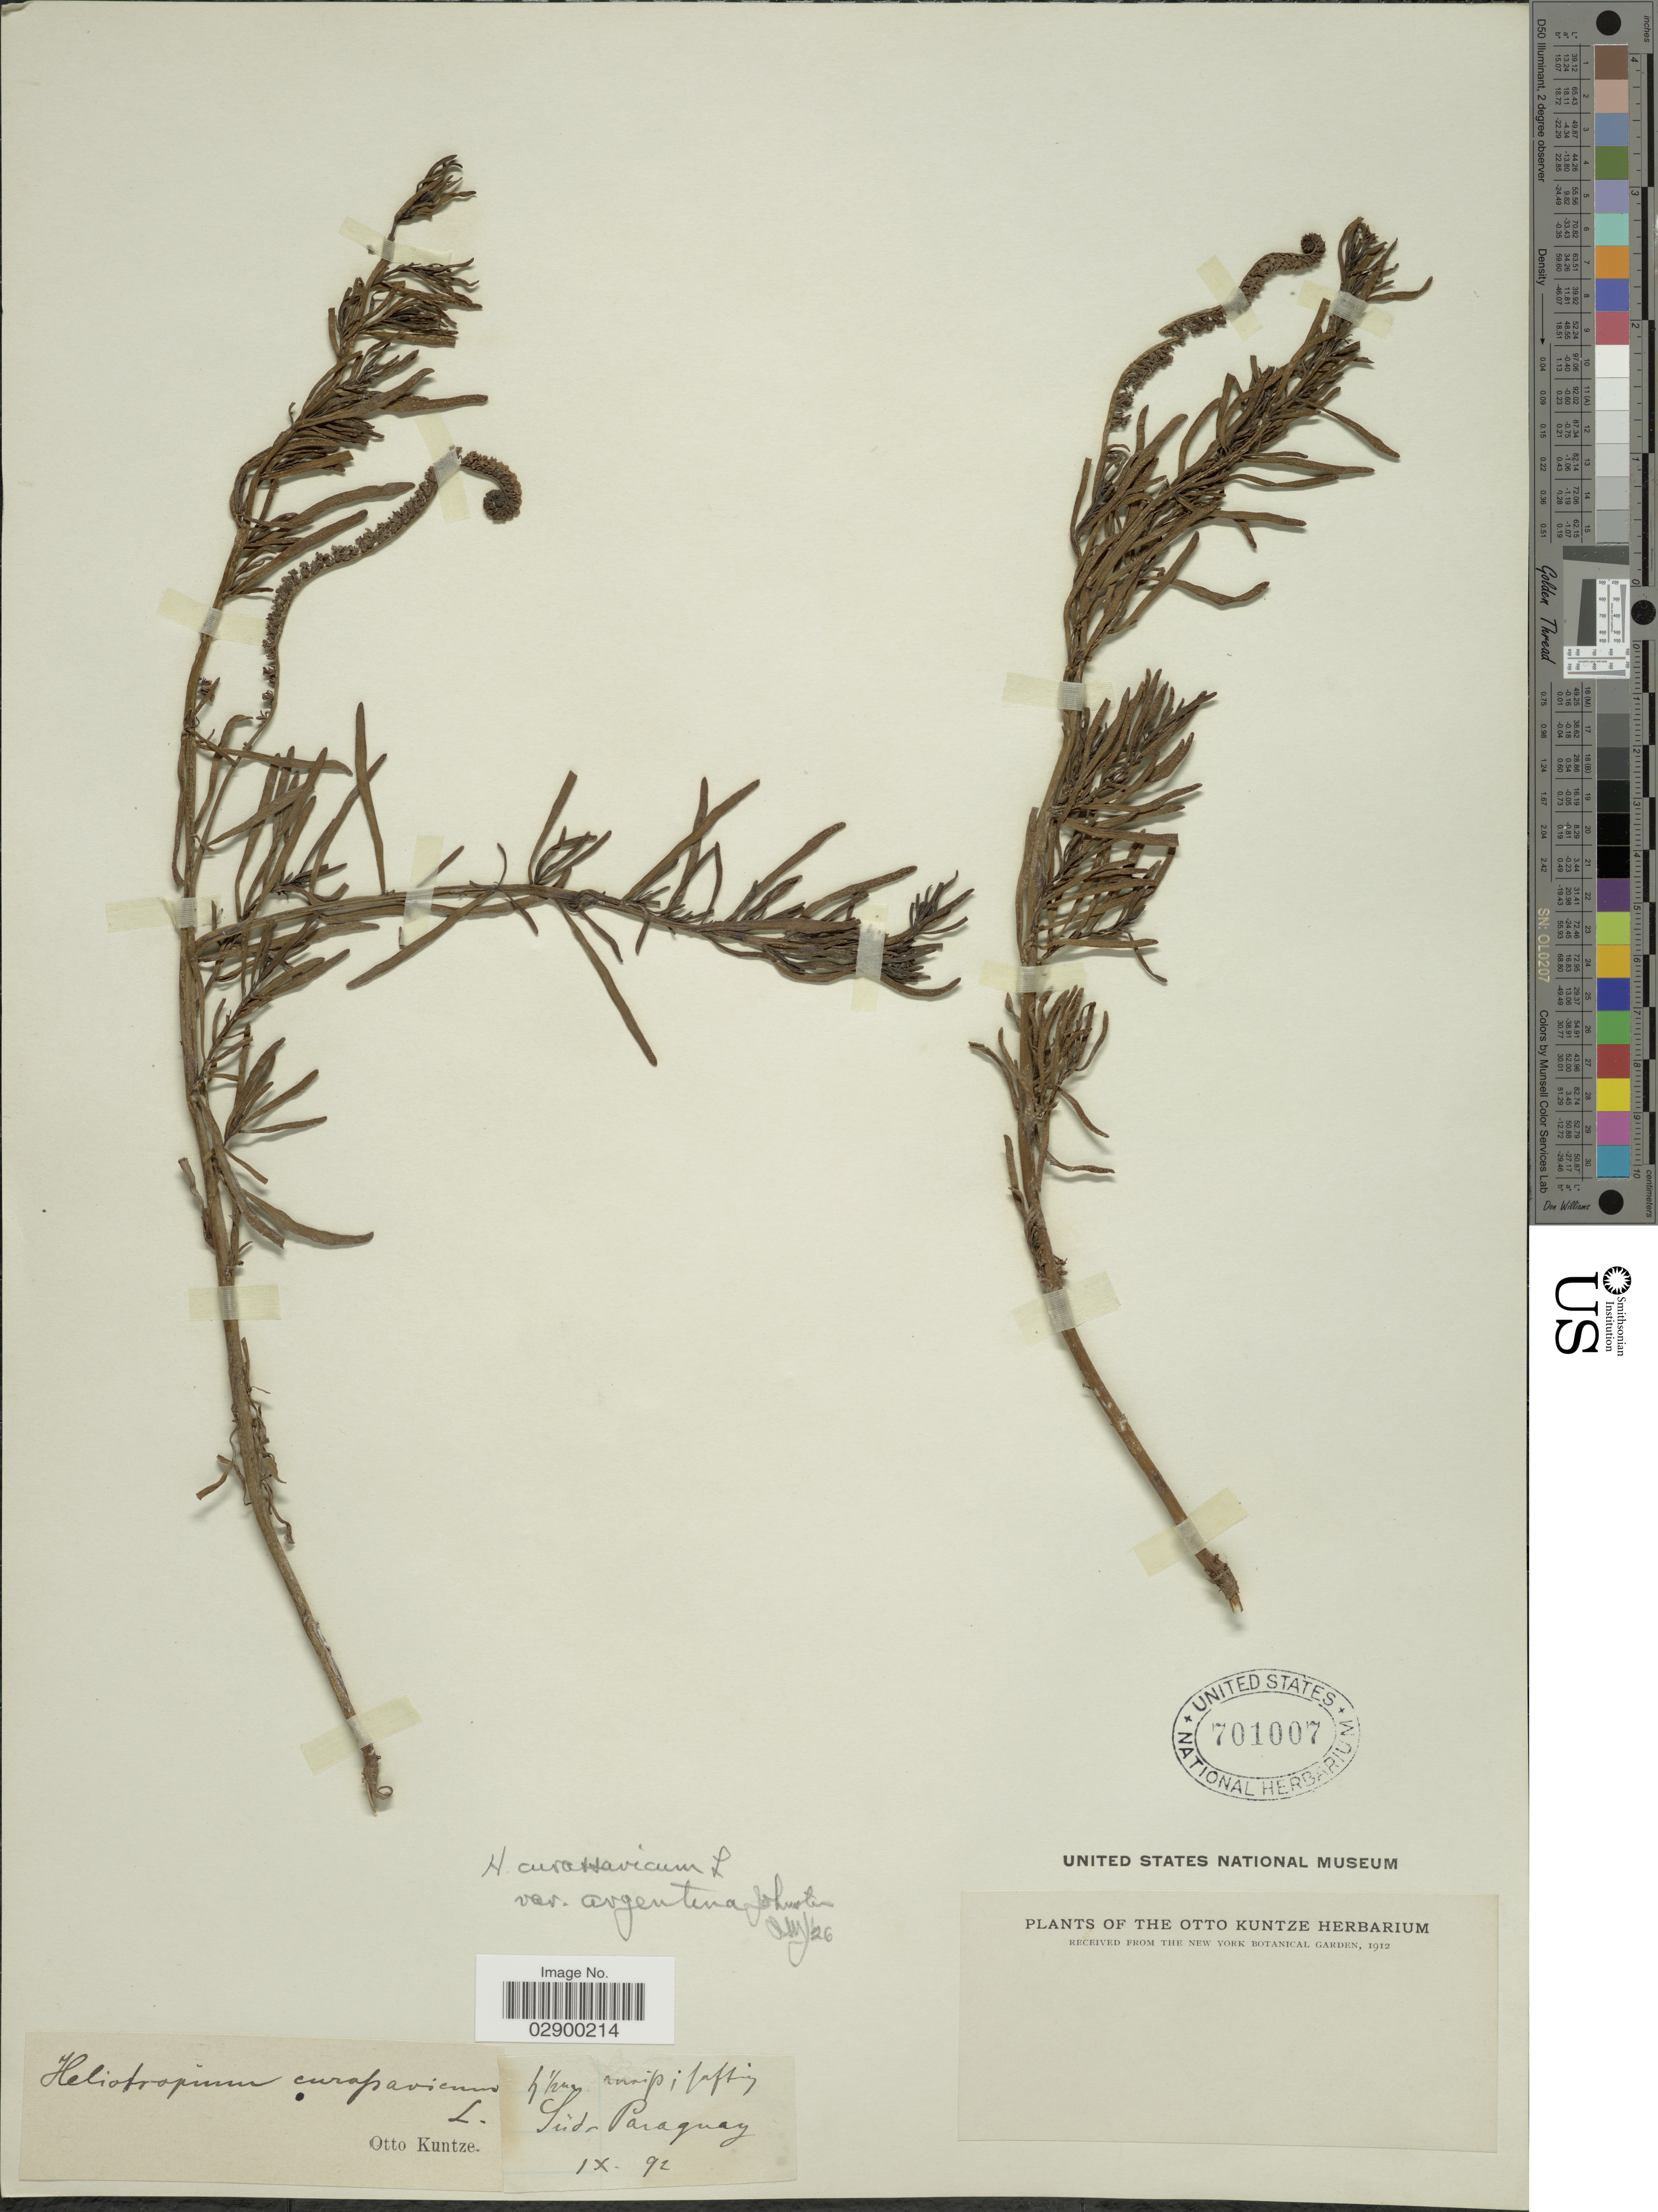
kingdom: Plantae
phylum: Tracheophyta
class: Magnoliopsida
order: Boraginales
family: Heliotropiaceae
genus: Heliotropium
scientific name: Heliotropium curassavicum var. argentinum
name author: I.M. Johnst.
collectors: C.E.O. Kuntze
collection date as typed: Transcribed d/m/y: /9/92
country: Paraguay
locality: Südr Paraguay.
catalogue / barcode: US 701007